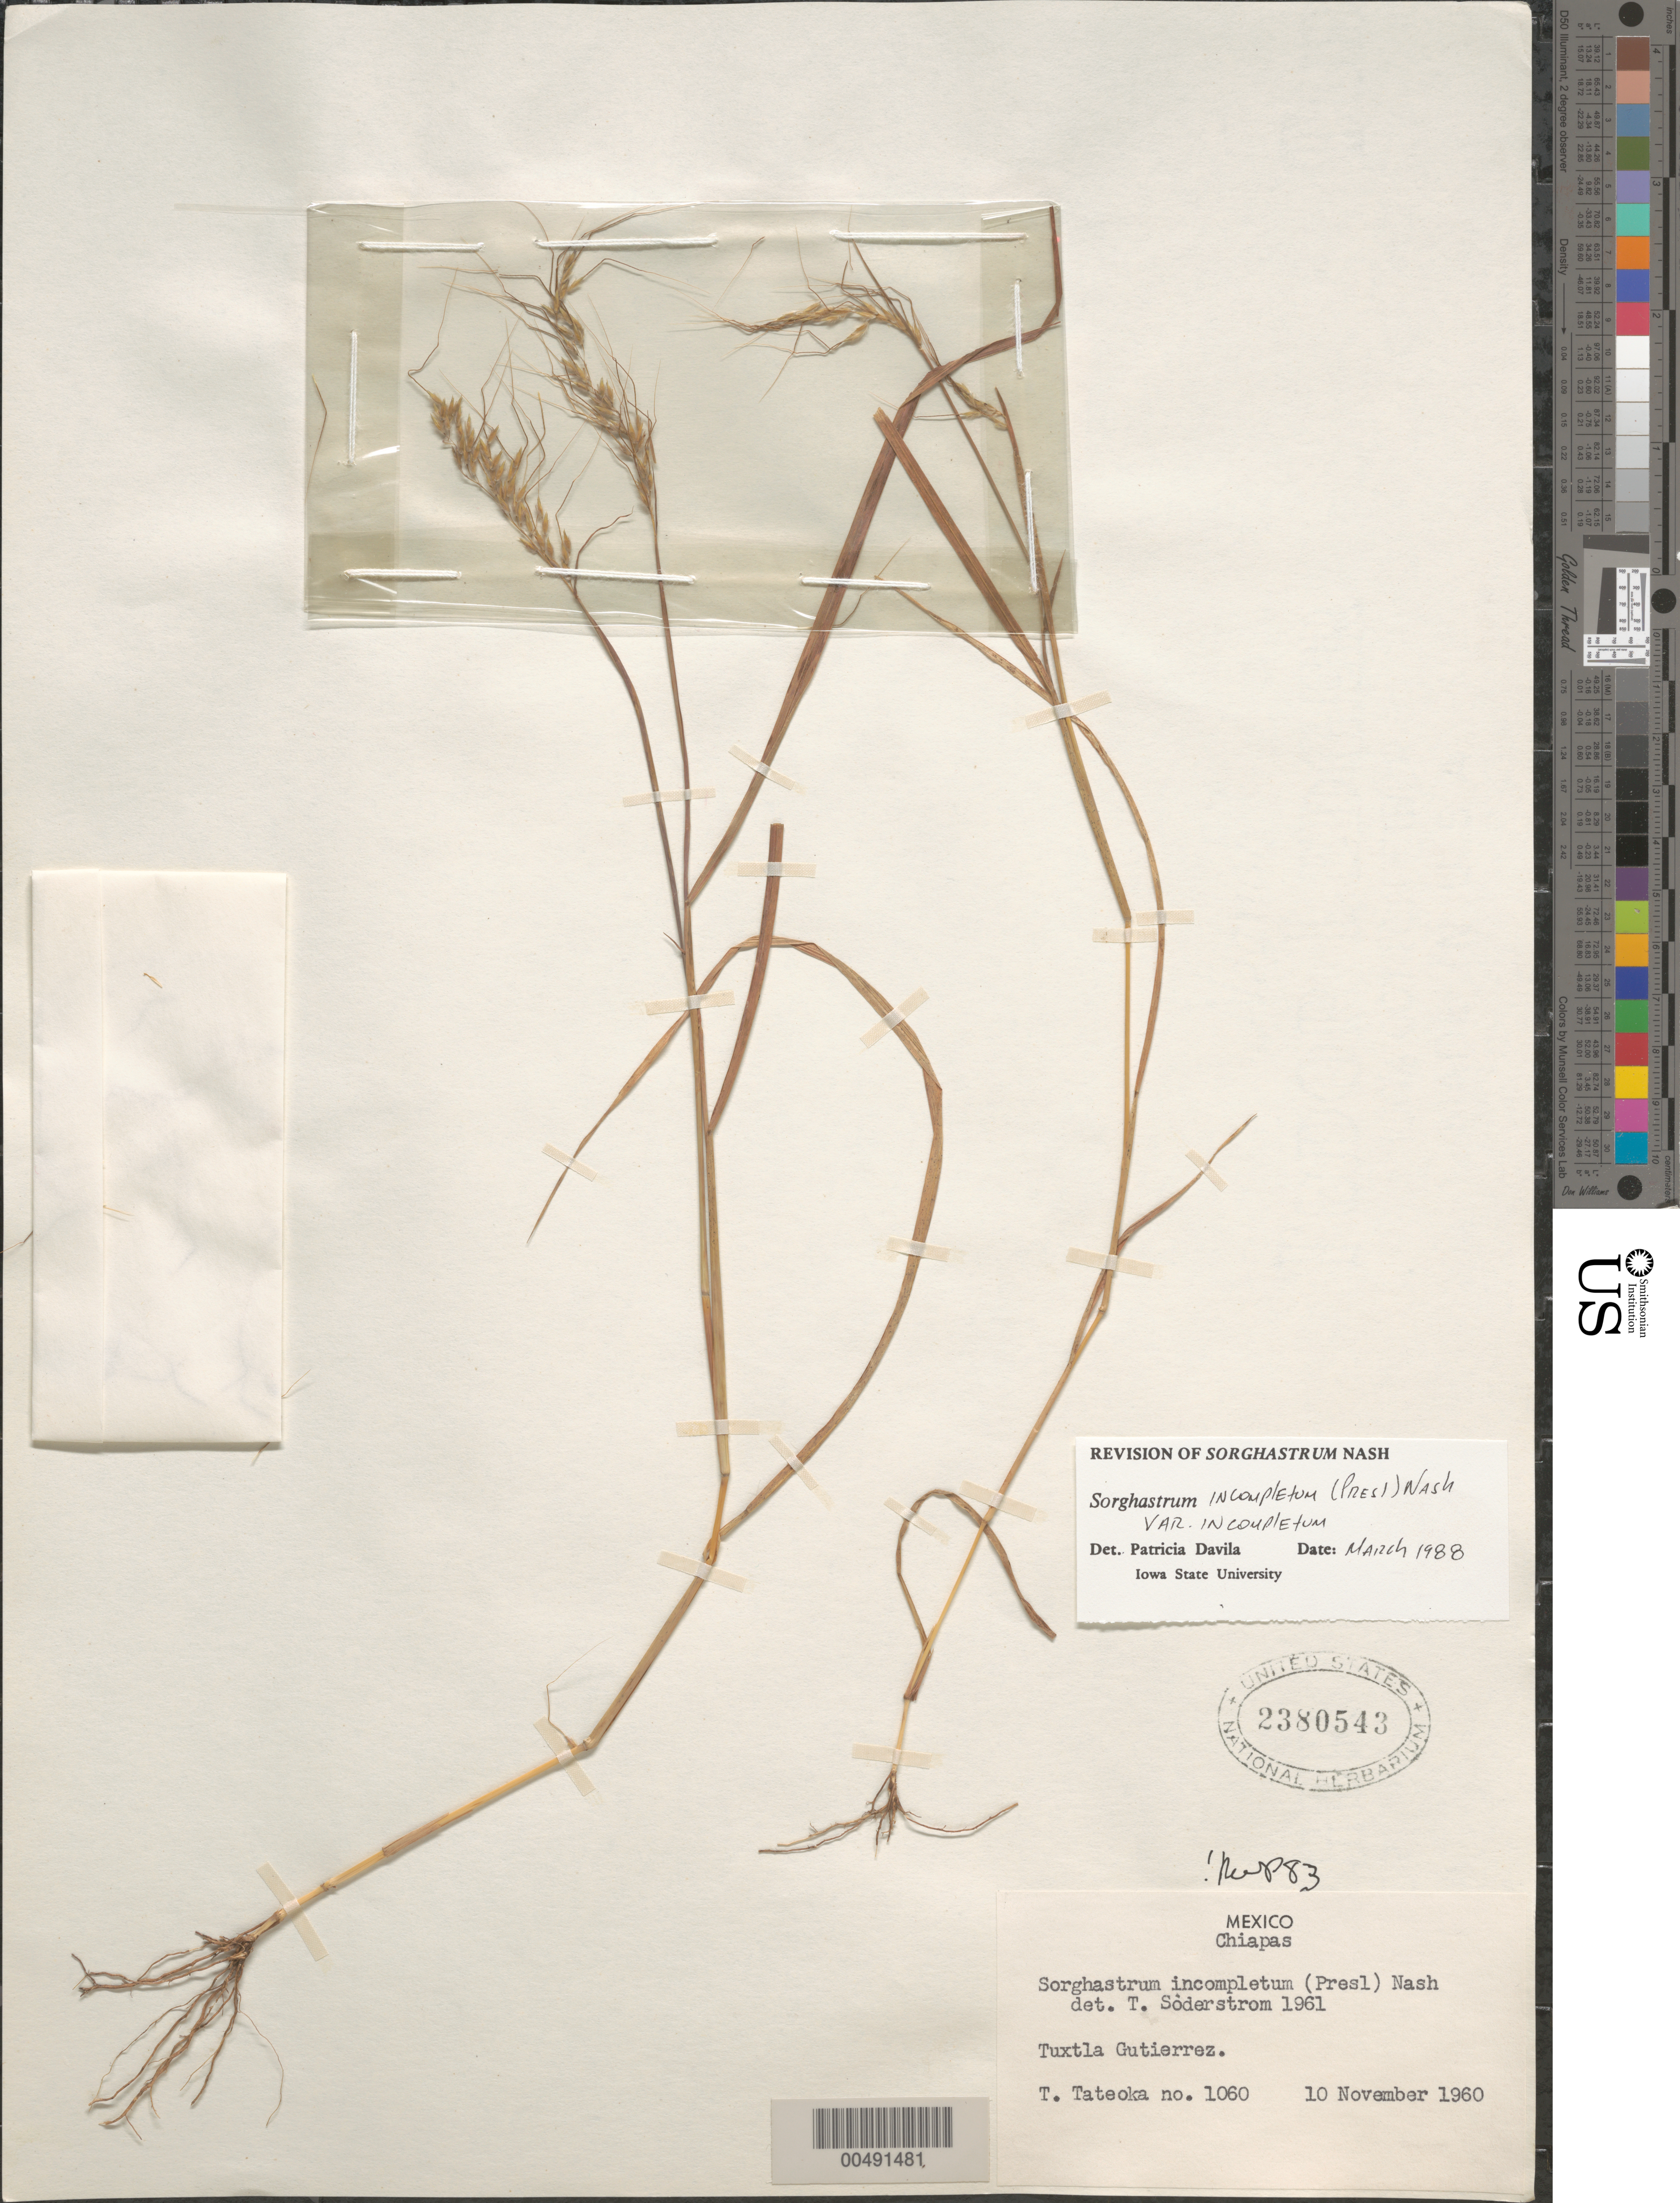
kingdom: Plantae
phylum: Tracheophyta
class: Liliopsida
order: Poales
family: Poaceae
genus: Sorghastrum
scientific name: Sorghastrum incompletum var. incompletum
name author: (J. Presl) Nash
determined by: Dávila, P. D.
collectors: T. Tateoka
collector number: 1060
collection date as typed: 10 Nov 1960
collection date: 1960-11-10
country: Mexico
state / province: Chiapas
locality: Tuxtla Gutierrez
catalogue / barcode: US 2380543